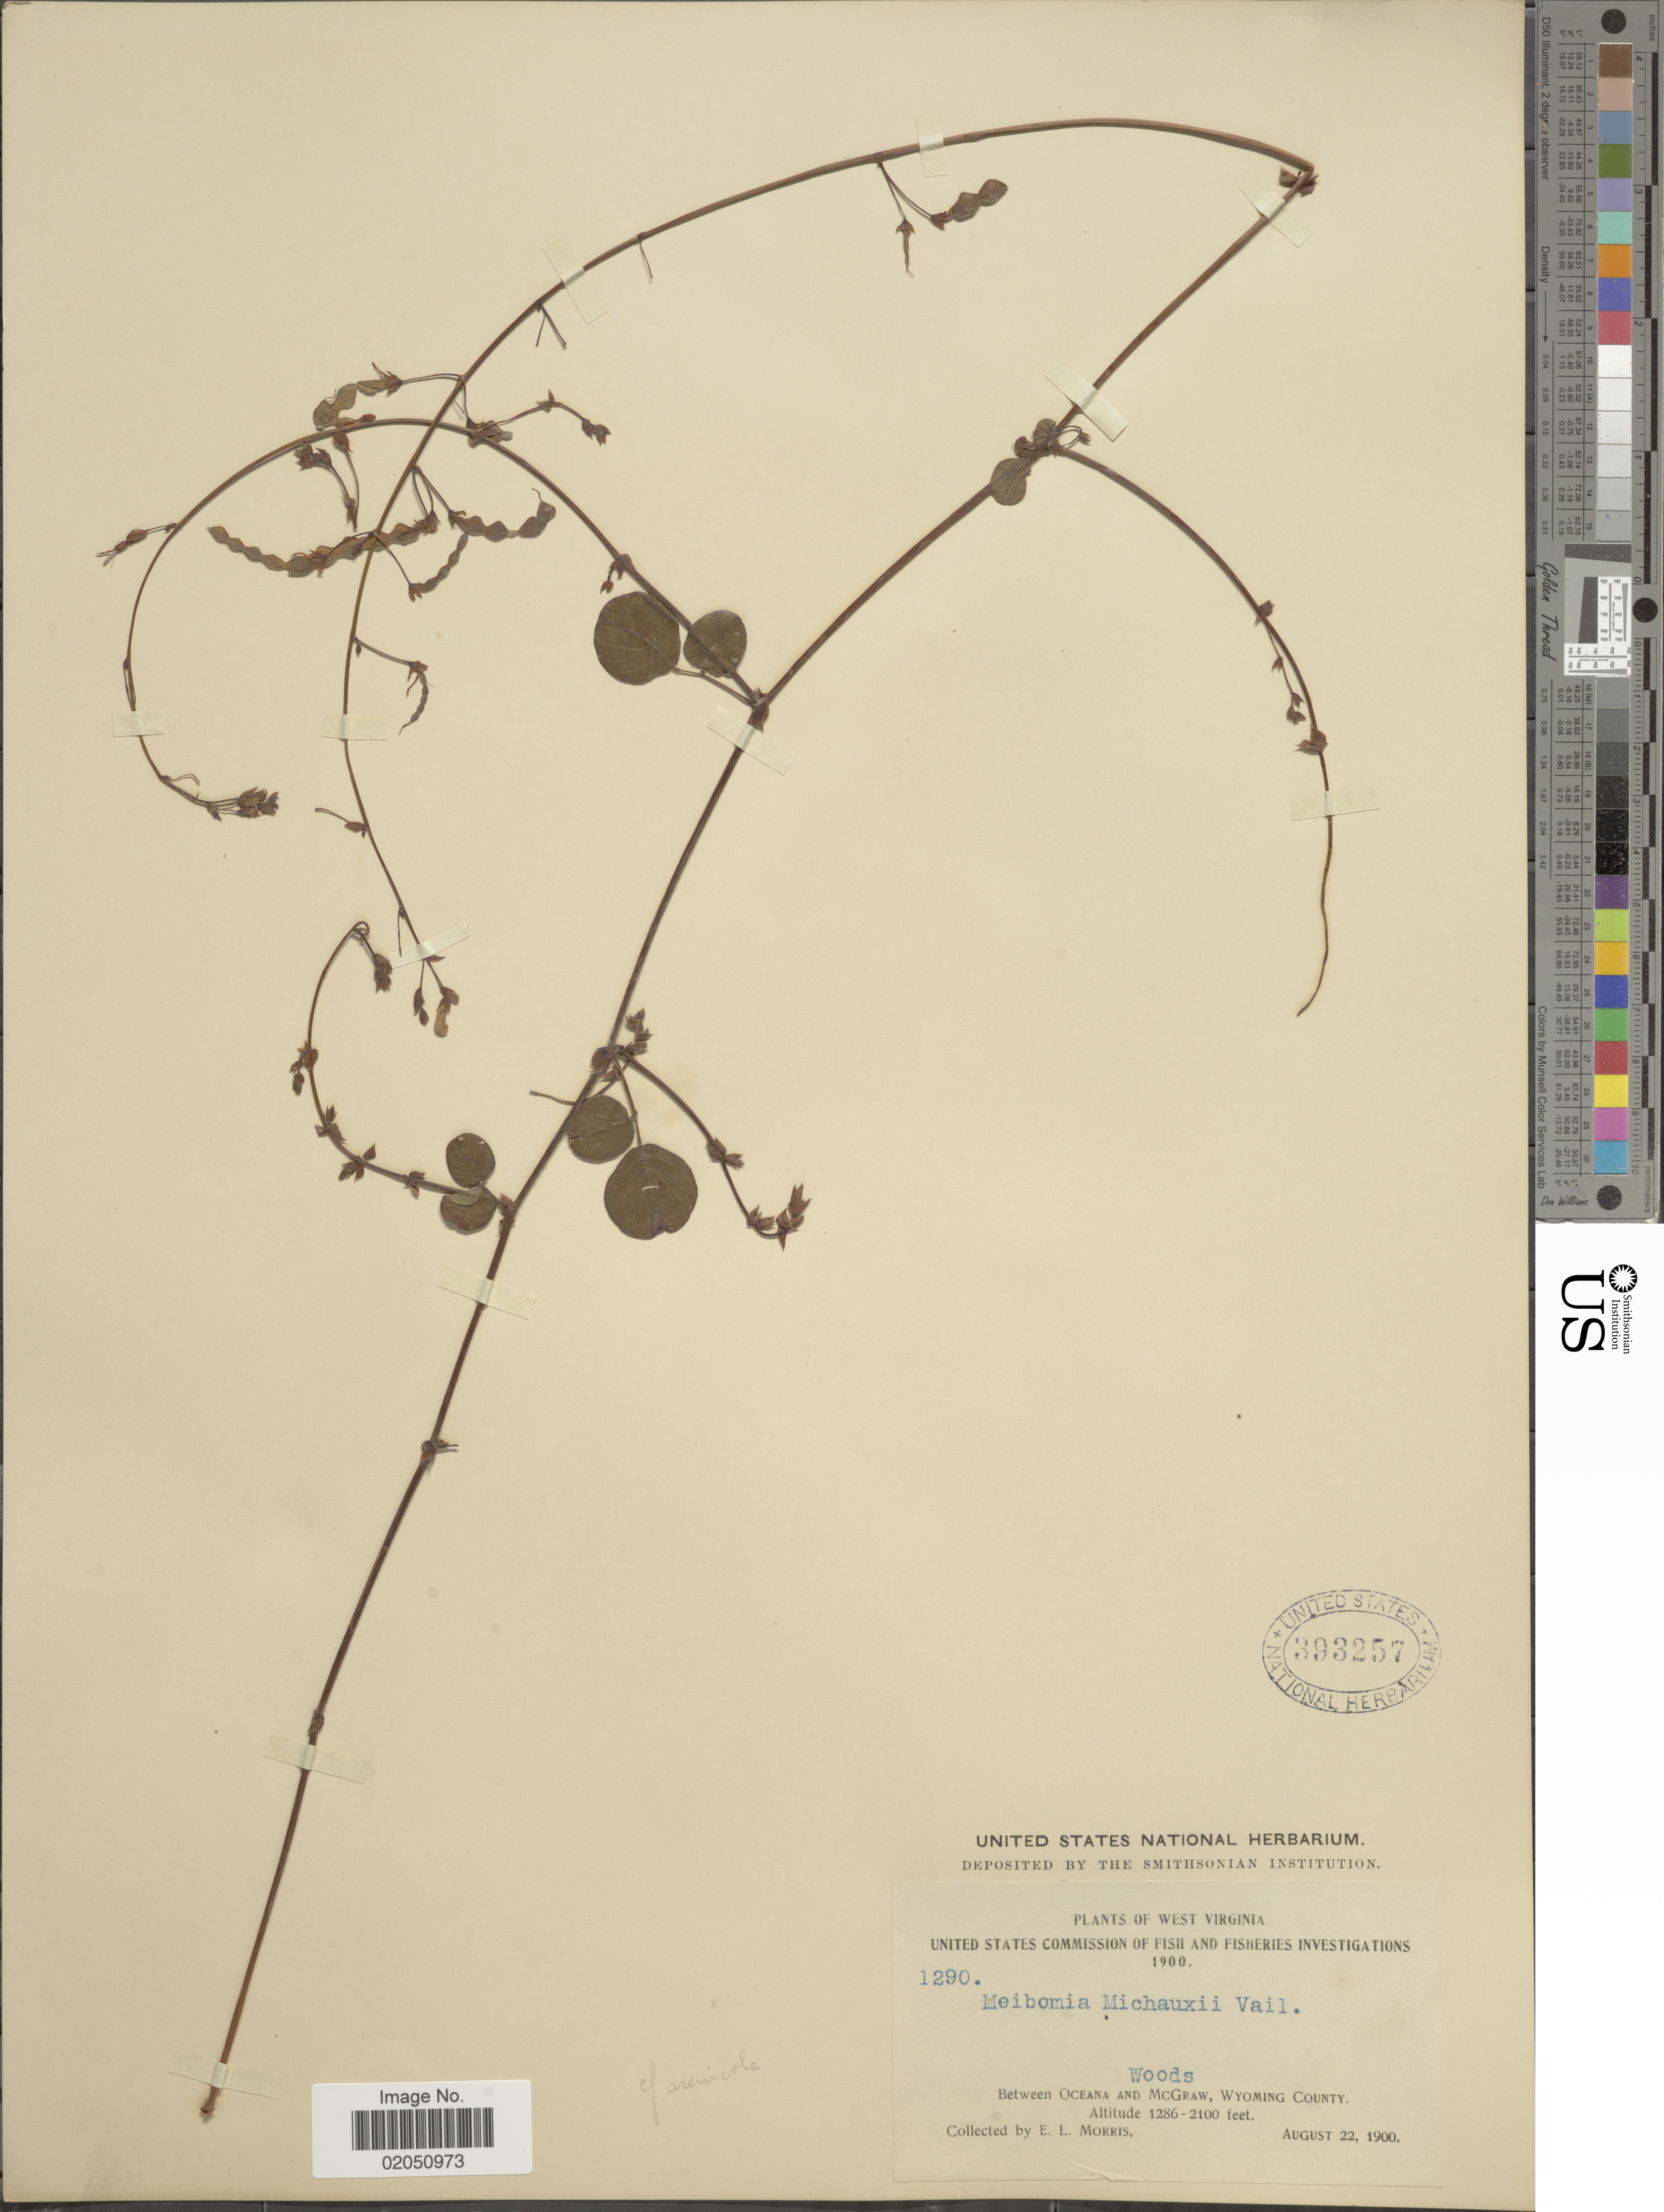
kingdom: Plantae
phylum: Tracheophyta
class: Magnoliopsida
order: Fabales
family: Fabaceae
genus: Desmodium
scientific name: Desmodium marilandicum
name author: Darl.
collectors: E. Morris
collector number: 1290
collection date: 1900-08-22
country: United States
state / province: West Virginia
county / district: Wyoming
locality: Woods, Between Oceana and McGraw.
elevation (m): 392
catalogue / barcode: US 393257